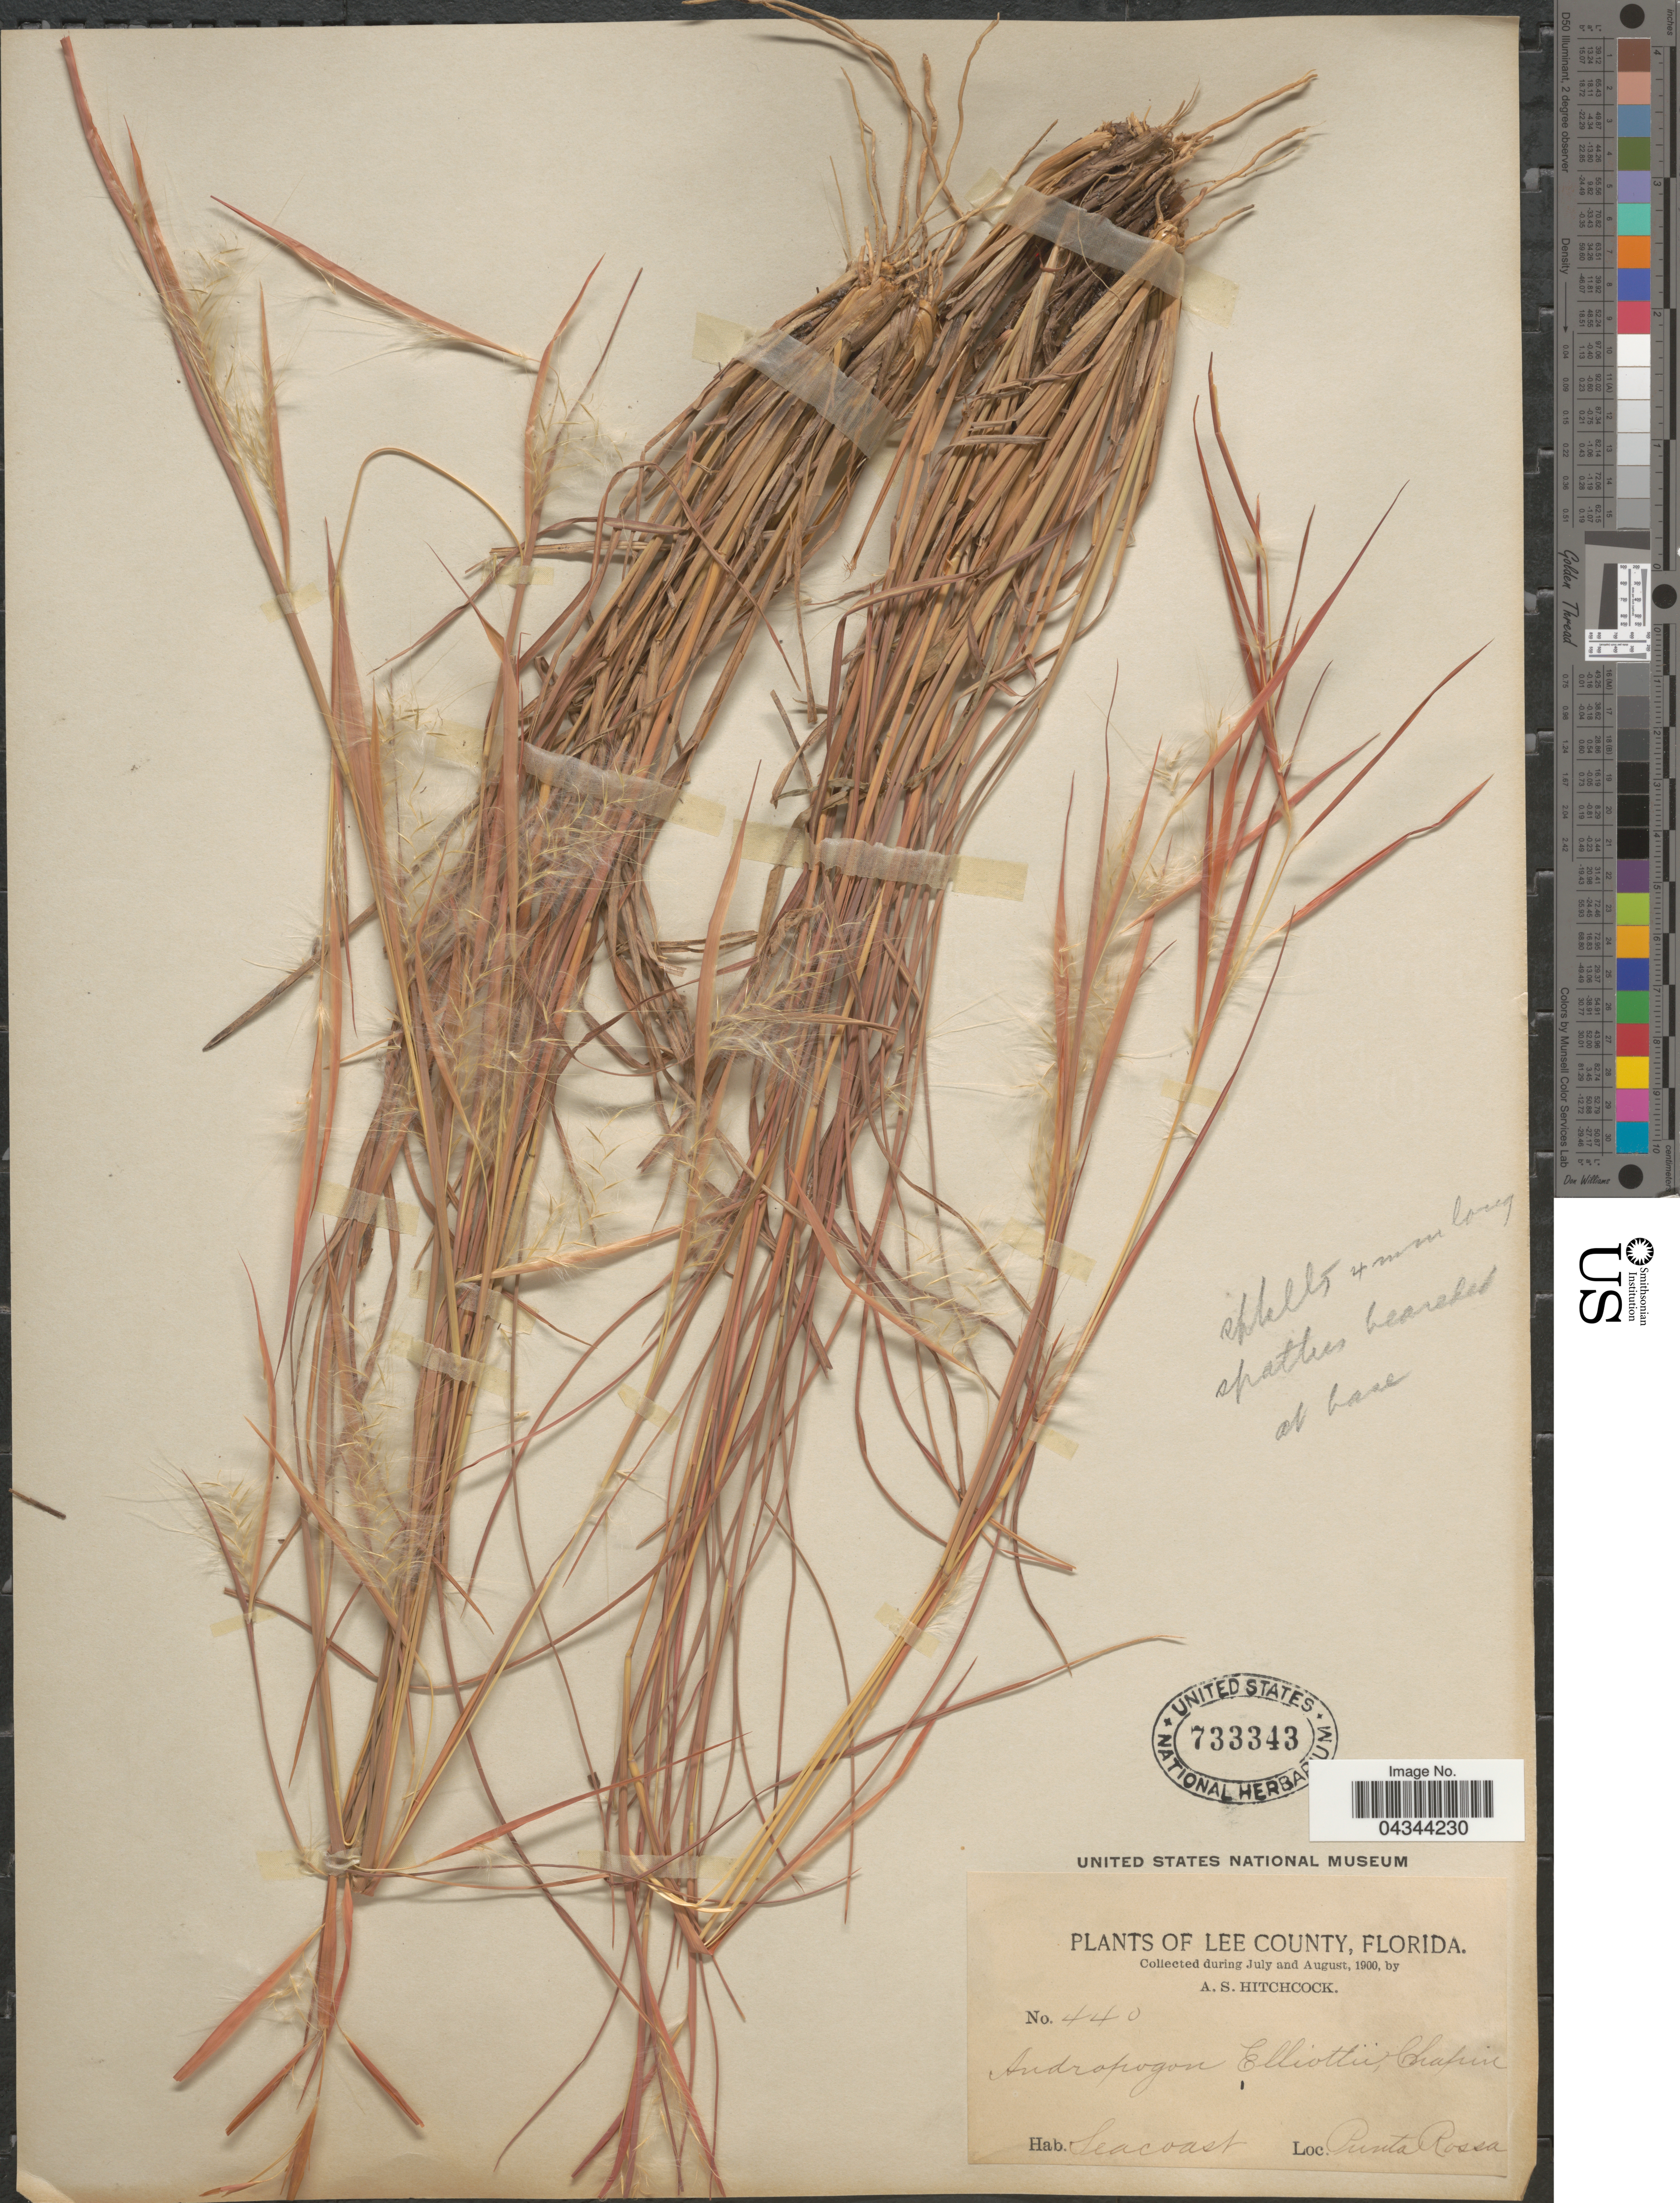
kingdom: Plantae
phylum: Tracheophyta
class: Liliopsida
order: Poales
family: Poaceae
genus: Andropogon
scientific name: Andropogon virginicus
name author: L.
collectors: A. S. Hitchcock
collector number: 440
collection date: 1900-07/1900-08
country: United States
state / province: Florida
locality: Lee County. Seacoast. Punta Rossa.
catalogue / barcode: US 733343